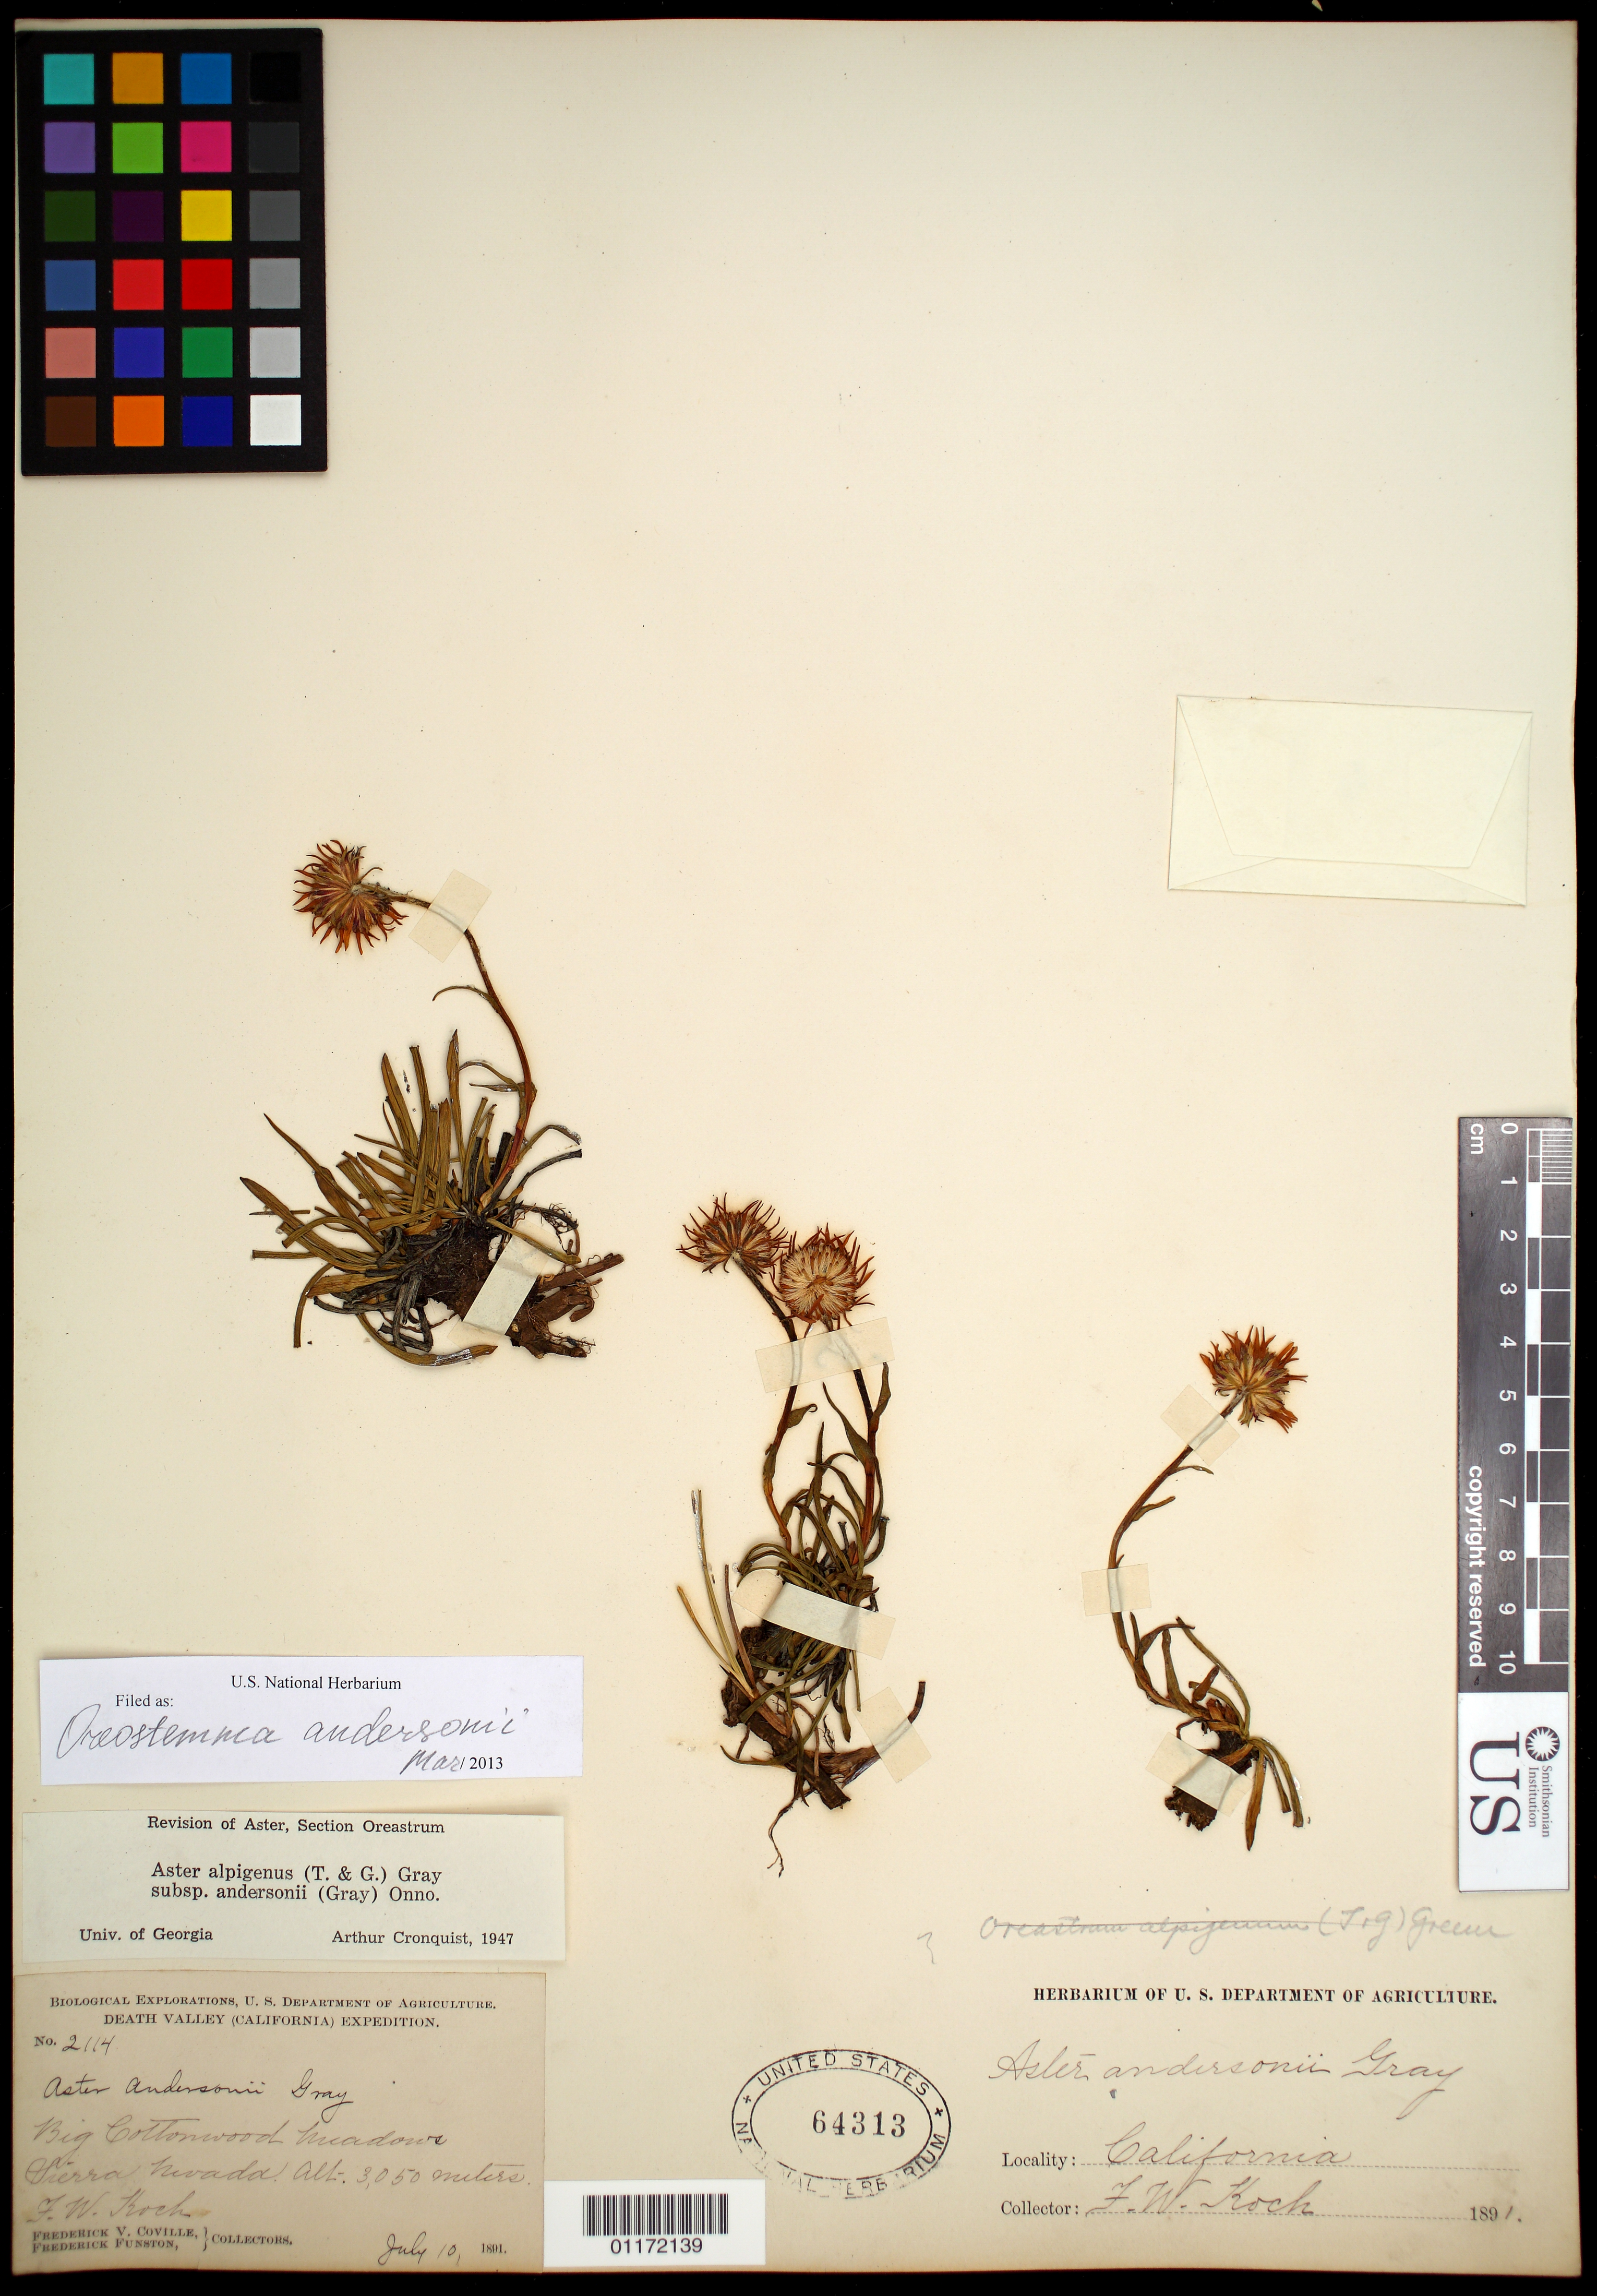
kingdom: Plantae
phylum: Tracheophyta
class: Magnoliopsida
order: Asterales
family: Asteraceae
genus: Oreostemma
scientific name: Oreostemma alpigenum var. andersonii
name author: (A. Gray) G.L. Nesom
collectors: F. W. Koch, F. V. Coville & F. Funston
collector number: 2114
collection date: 1891-07-10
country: United States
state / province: California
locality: Big Cottonwood Meadows, Sierra Nevada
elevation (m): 3050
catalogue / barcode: US 64313